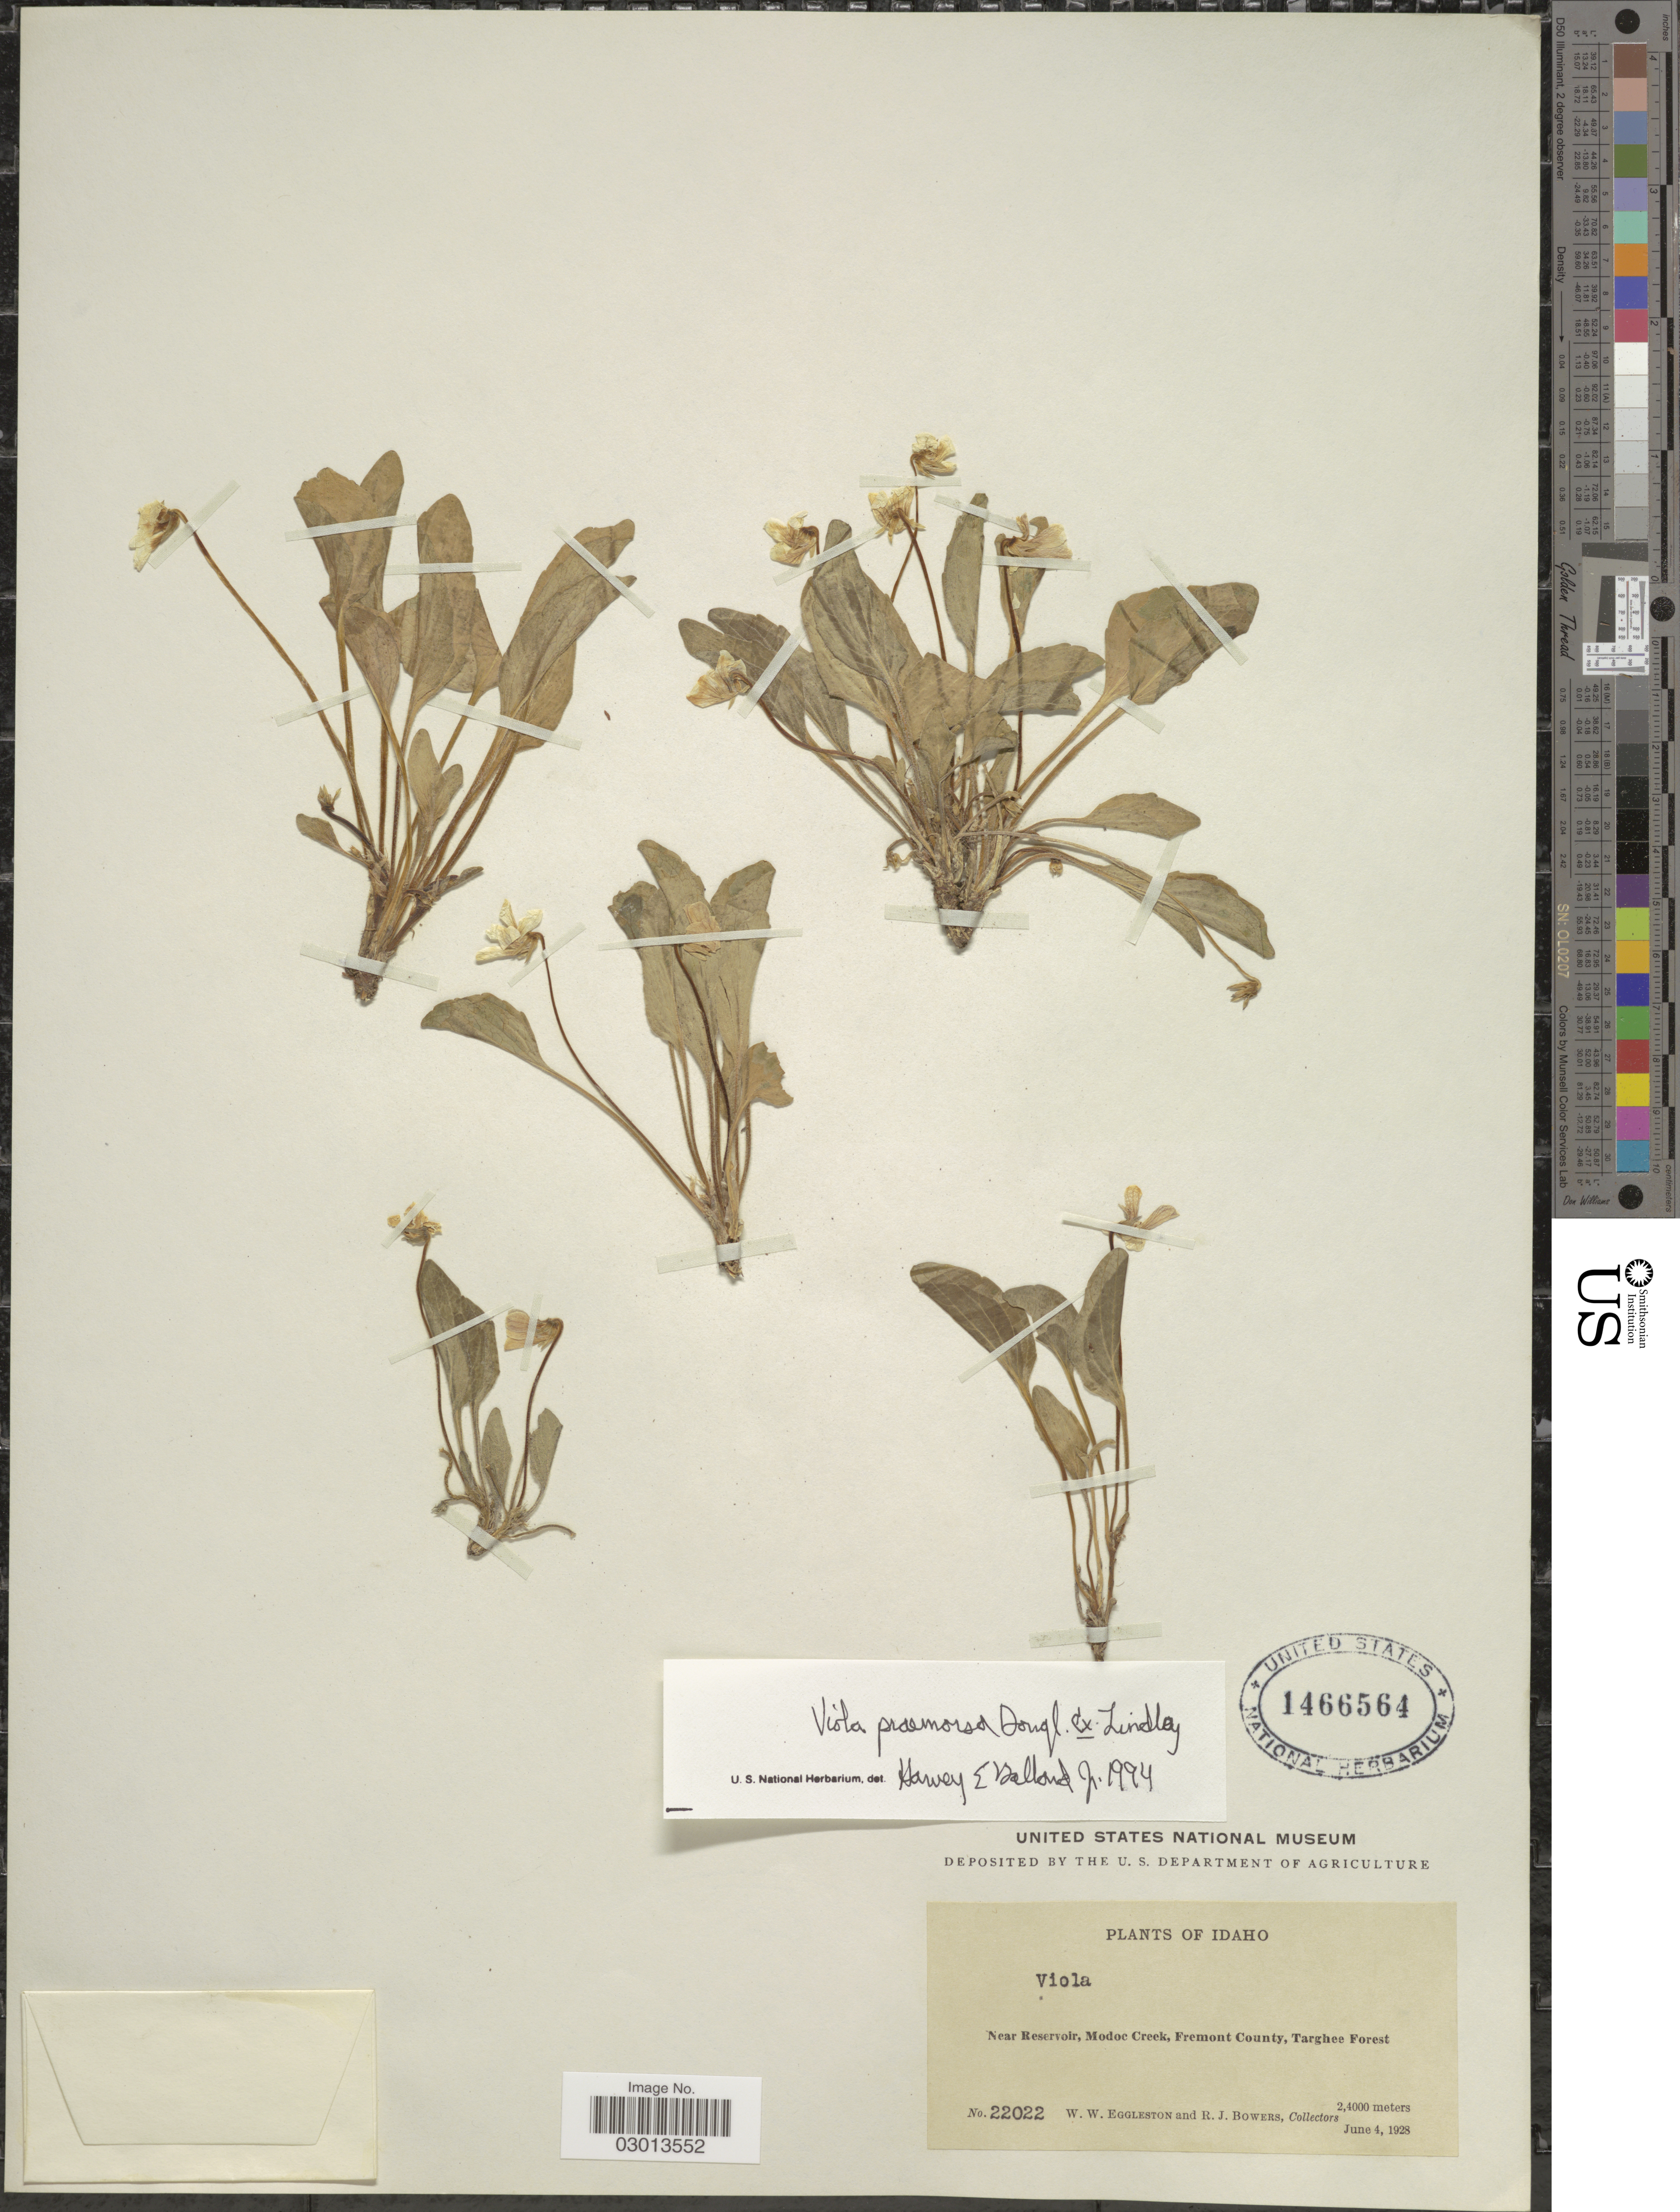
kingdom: Plantae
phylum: Tracheophyta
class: Magnoliopsida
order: Malpighiales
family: Violaceae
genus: Viola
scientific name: Viola praemorsa subsp. praemorsa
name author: Douglas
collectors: W. W. Eggleston & R. Bowers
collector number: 22022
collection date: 1928-06-04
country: United States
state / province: Idaho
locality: Near Reservoir, Modoc Creek, Fremont County, Targhee Forest.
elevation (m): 24000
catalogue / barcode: US 1466564